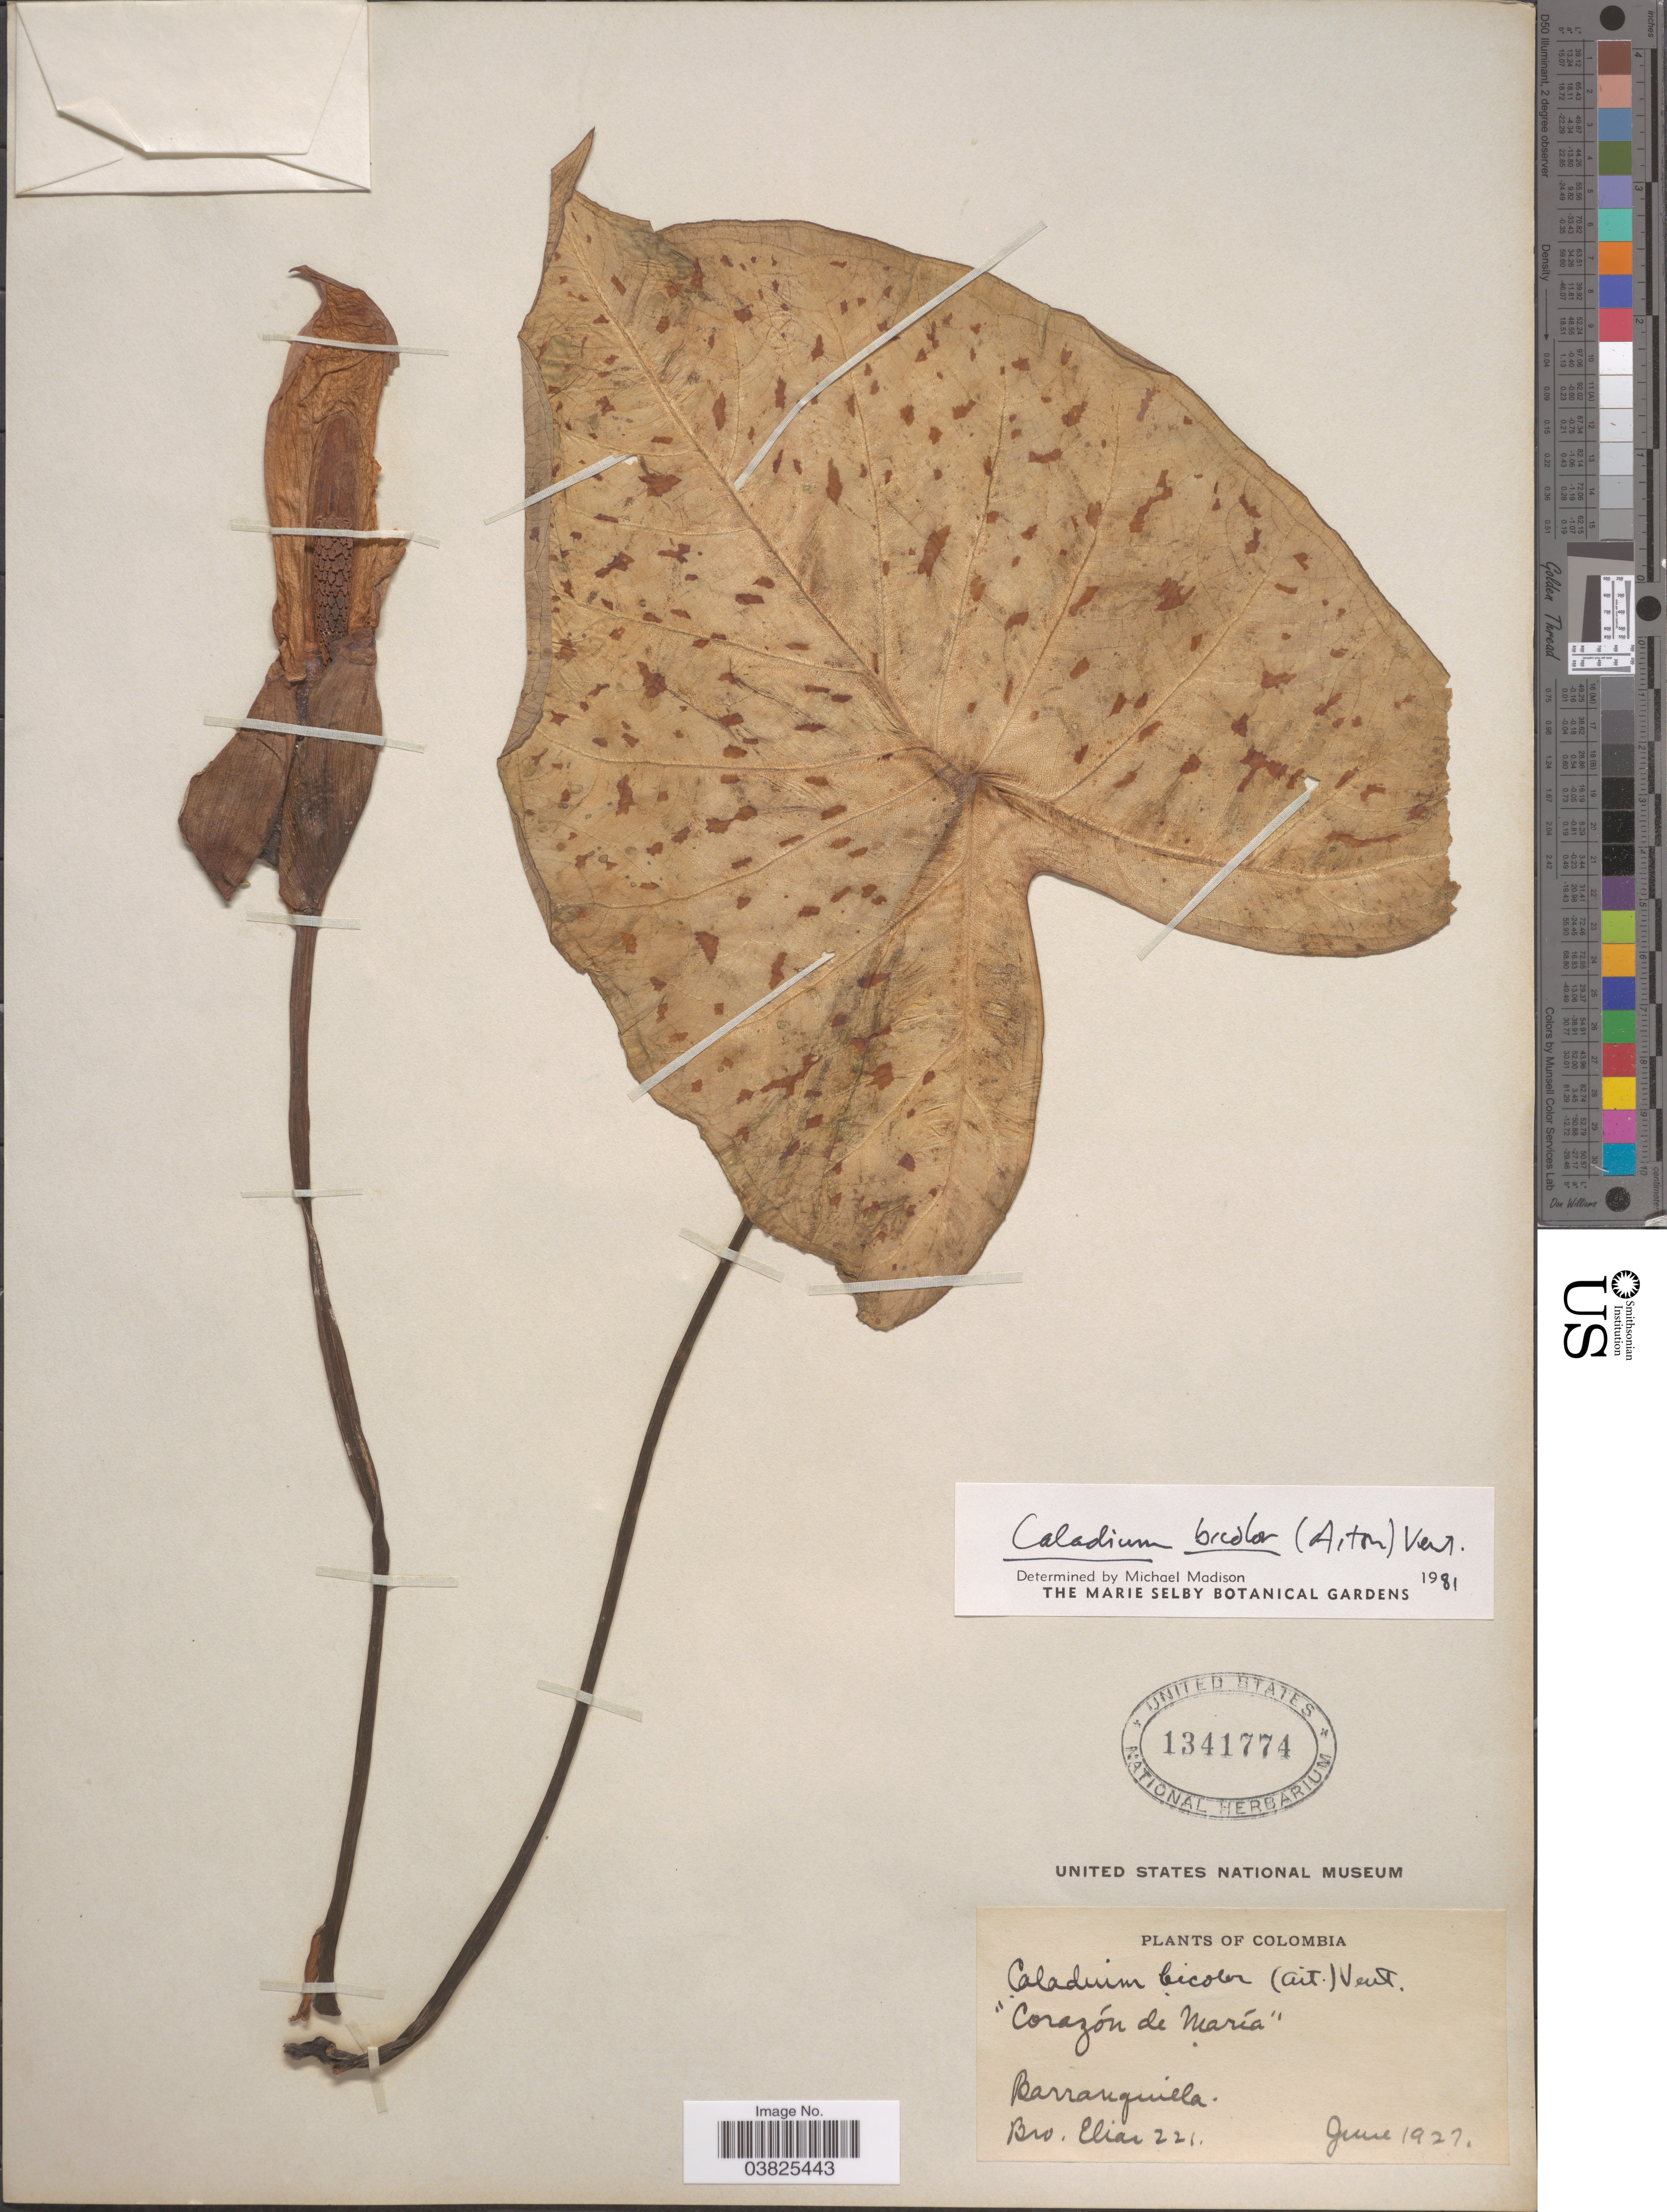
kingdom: Plantae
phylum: Tracheophyta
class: Liliopsida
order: Alismatales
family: Araceae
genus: Caladium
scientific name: Caladium bicolor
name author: (Aiton) Vent.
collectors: Bro. Elias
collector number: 221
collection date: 1927-06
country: Colombia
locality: Barranquilla.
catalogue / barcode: US 1341774